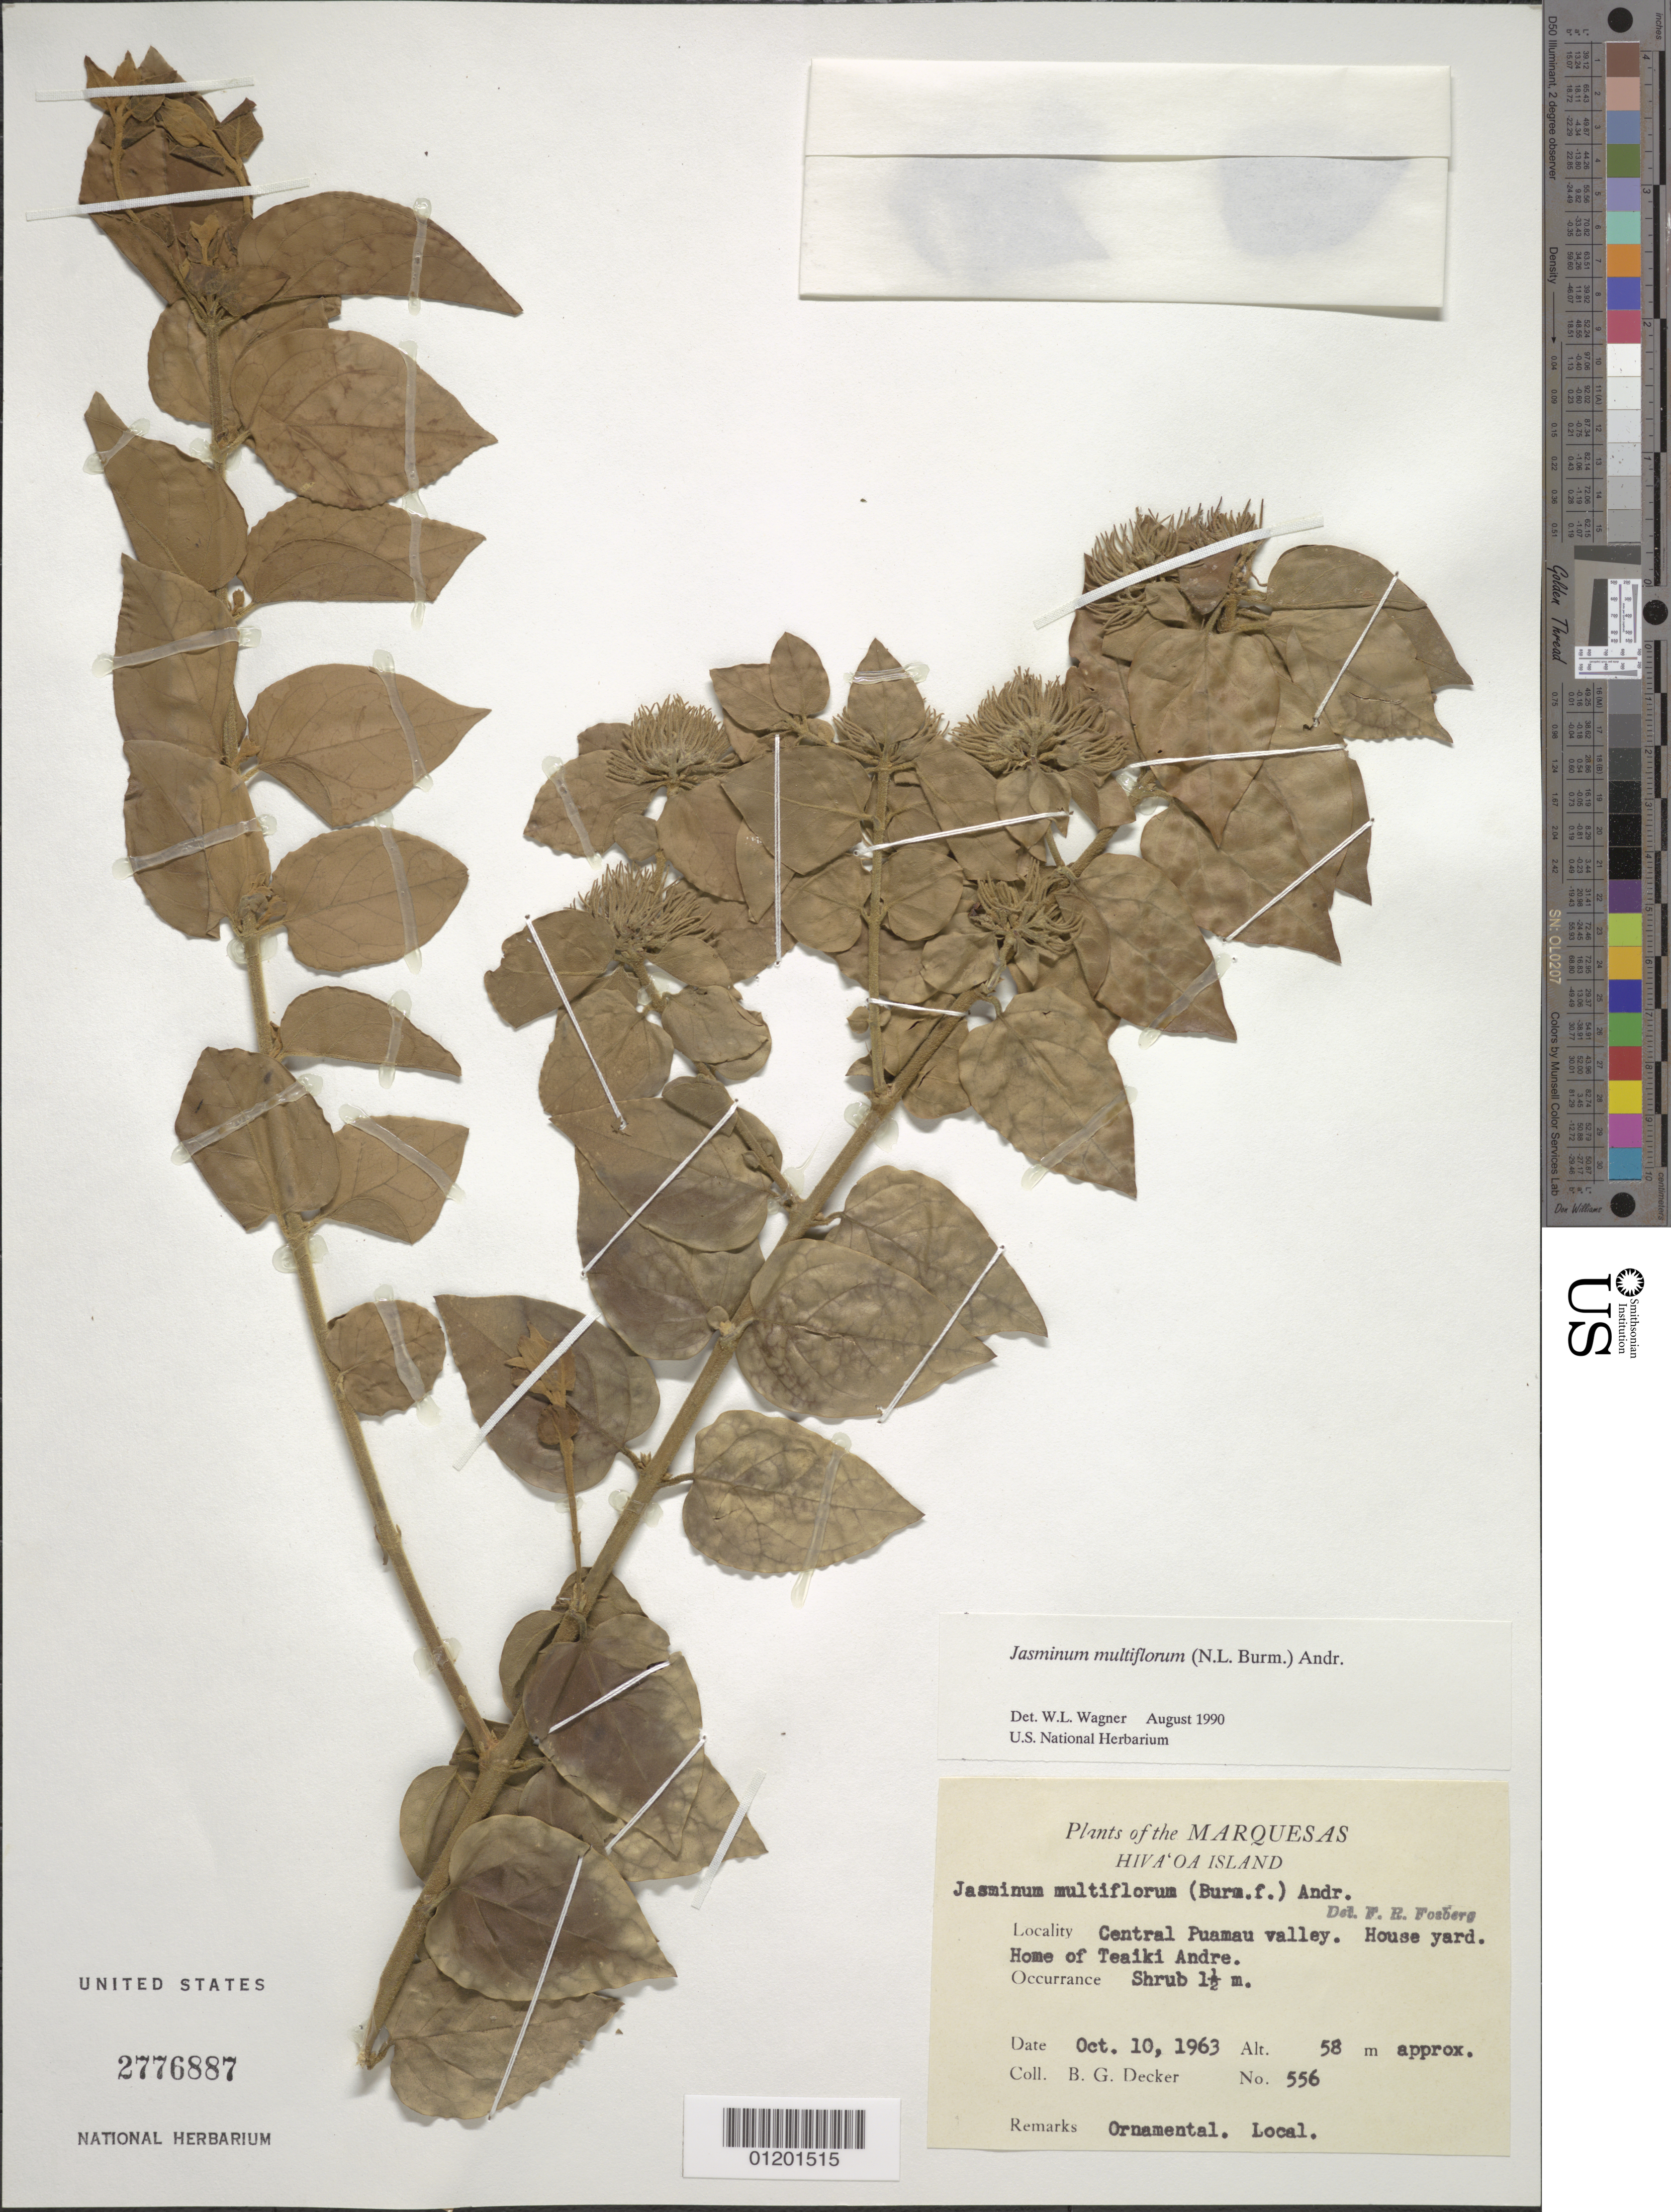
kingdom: Plantae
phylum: Tracheophyta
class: Magnoliopsida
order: Lamiales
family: Oleaceae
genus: Jasminum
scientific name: Jasminum multiflorum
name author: (Burm. f.) Andrews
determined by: Wagner, W. L., (BOT), Smithsonian Institution - National Museum of Natural History (UNITED STATES)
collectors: B. G. Decker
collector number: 556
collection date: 1963-10-10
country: French Polynesia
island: Hiva Oa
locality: central Puamau Valley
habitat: Houseyard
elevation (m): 58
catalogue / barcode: US 2776887